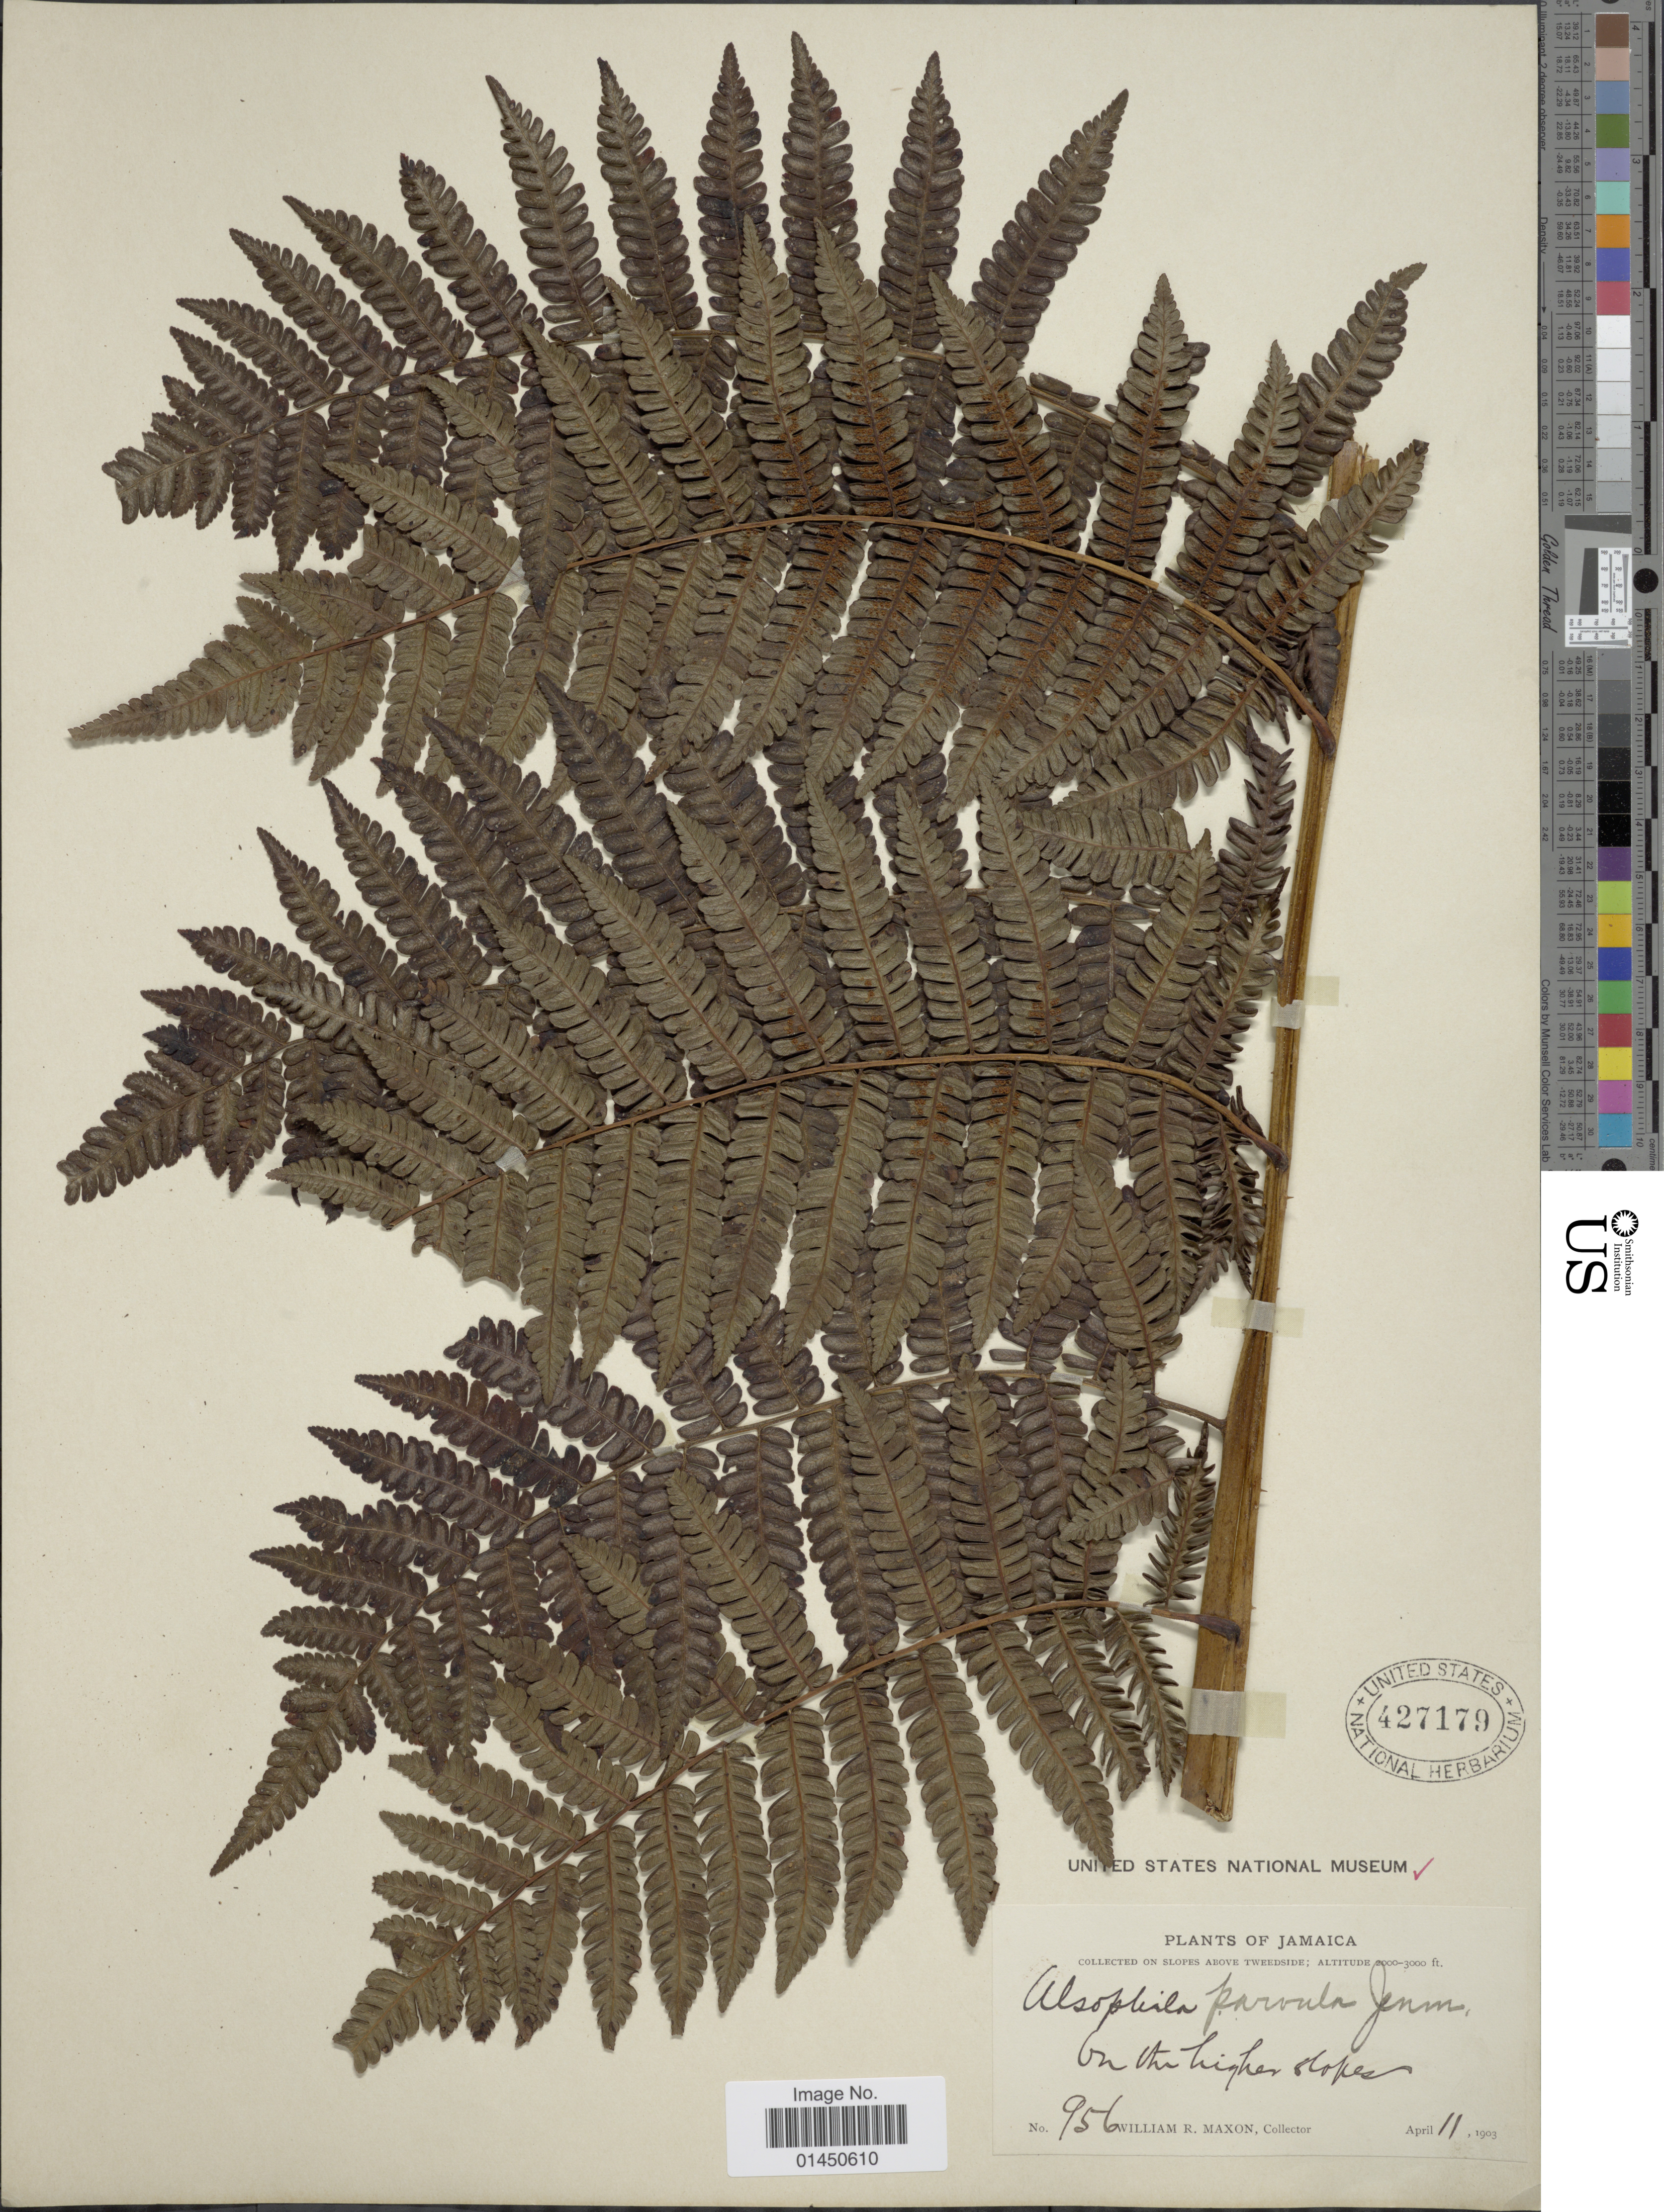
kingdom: Plantae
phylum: Tracheophyta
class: Polypodiopsida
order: Cyatheales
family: Cyatheaceae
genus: Cyathea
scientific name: Cyathea parvula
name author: (Jenman) Domin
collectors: W. R. Maxon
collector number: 956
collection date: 1903-04-11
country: Jamaica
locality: On slopes above Tweedside, on the higher slopes.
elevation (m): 610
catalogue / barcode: US 427179